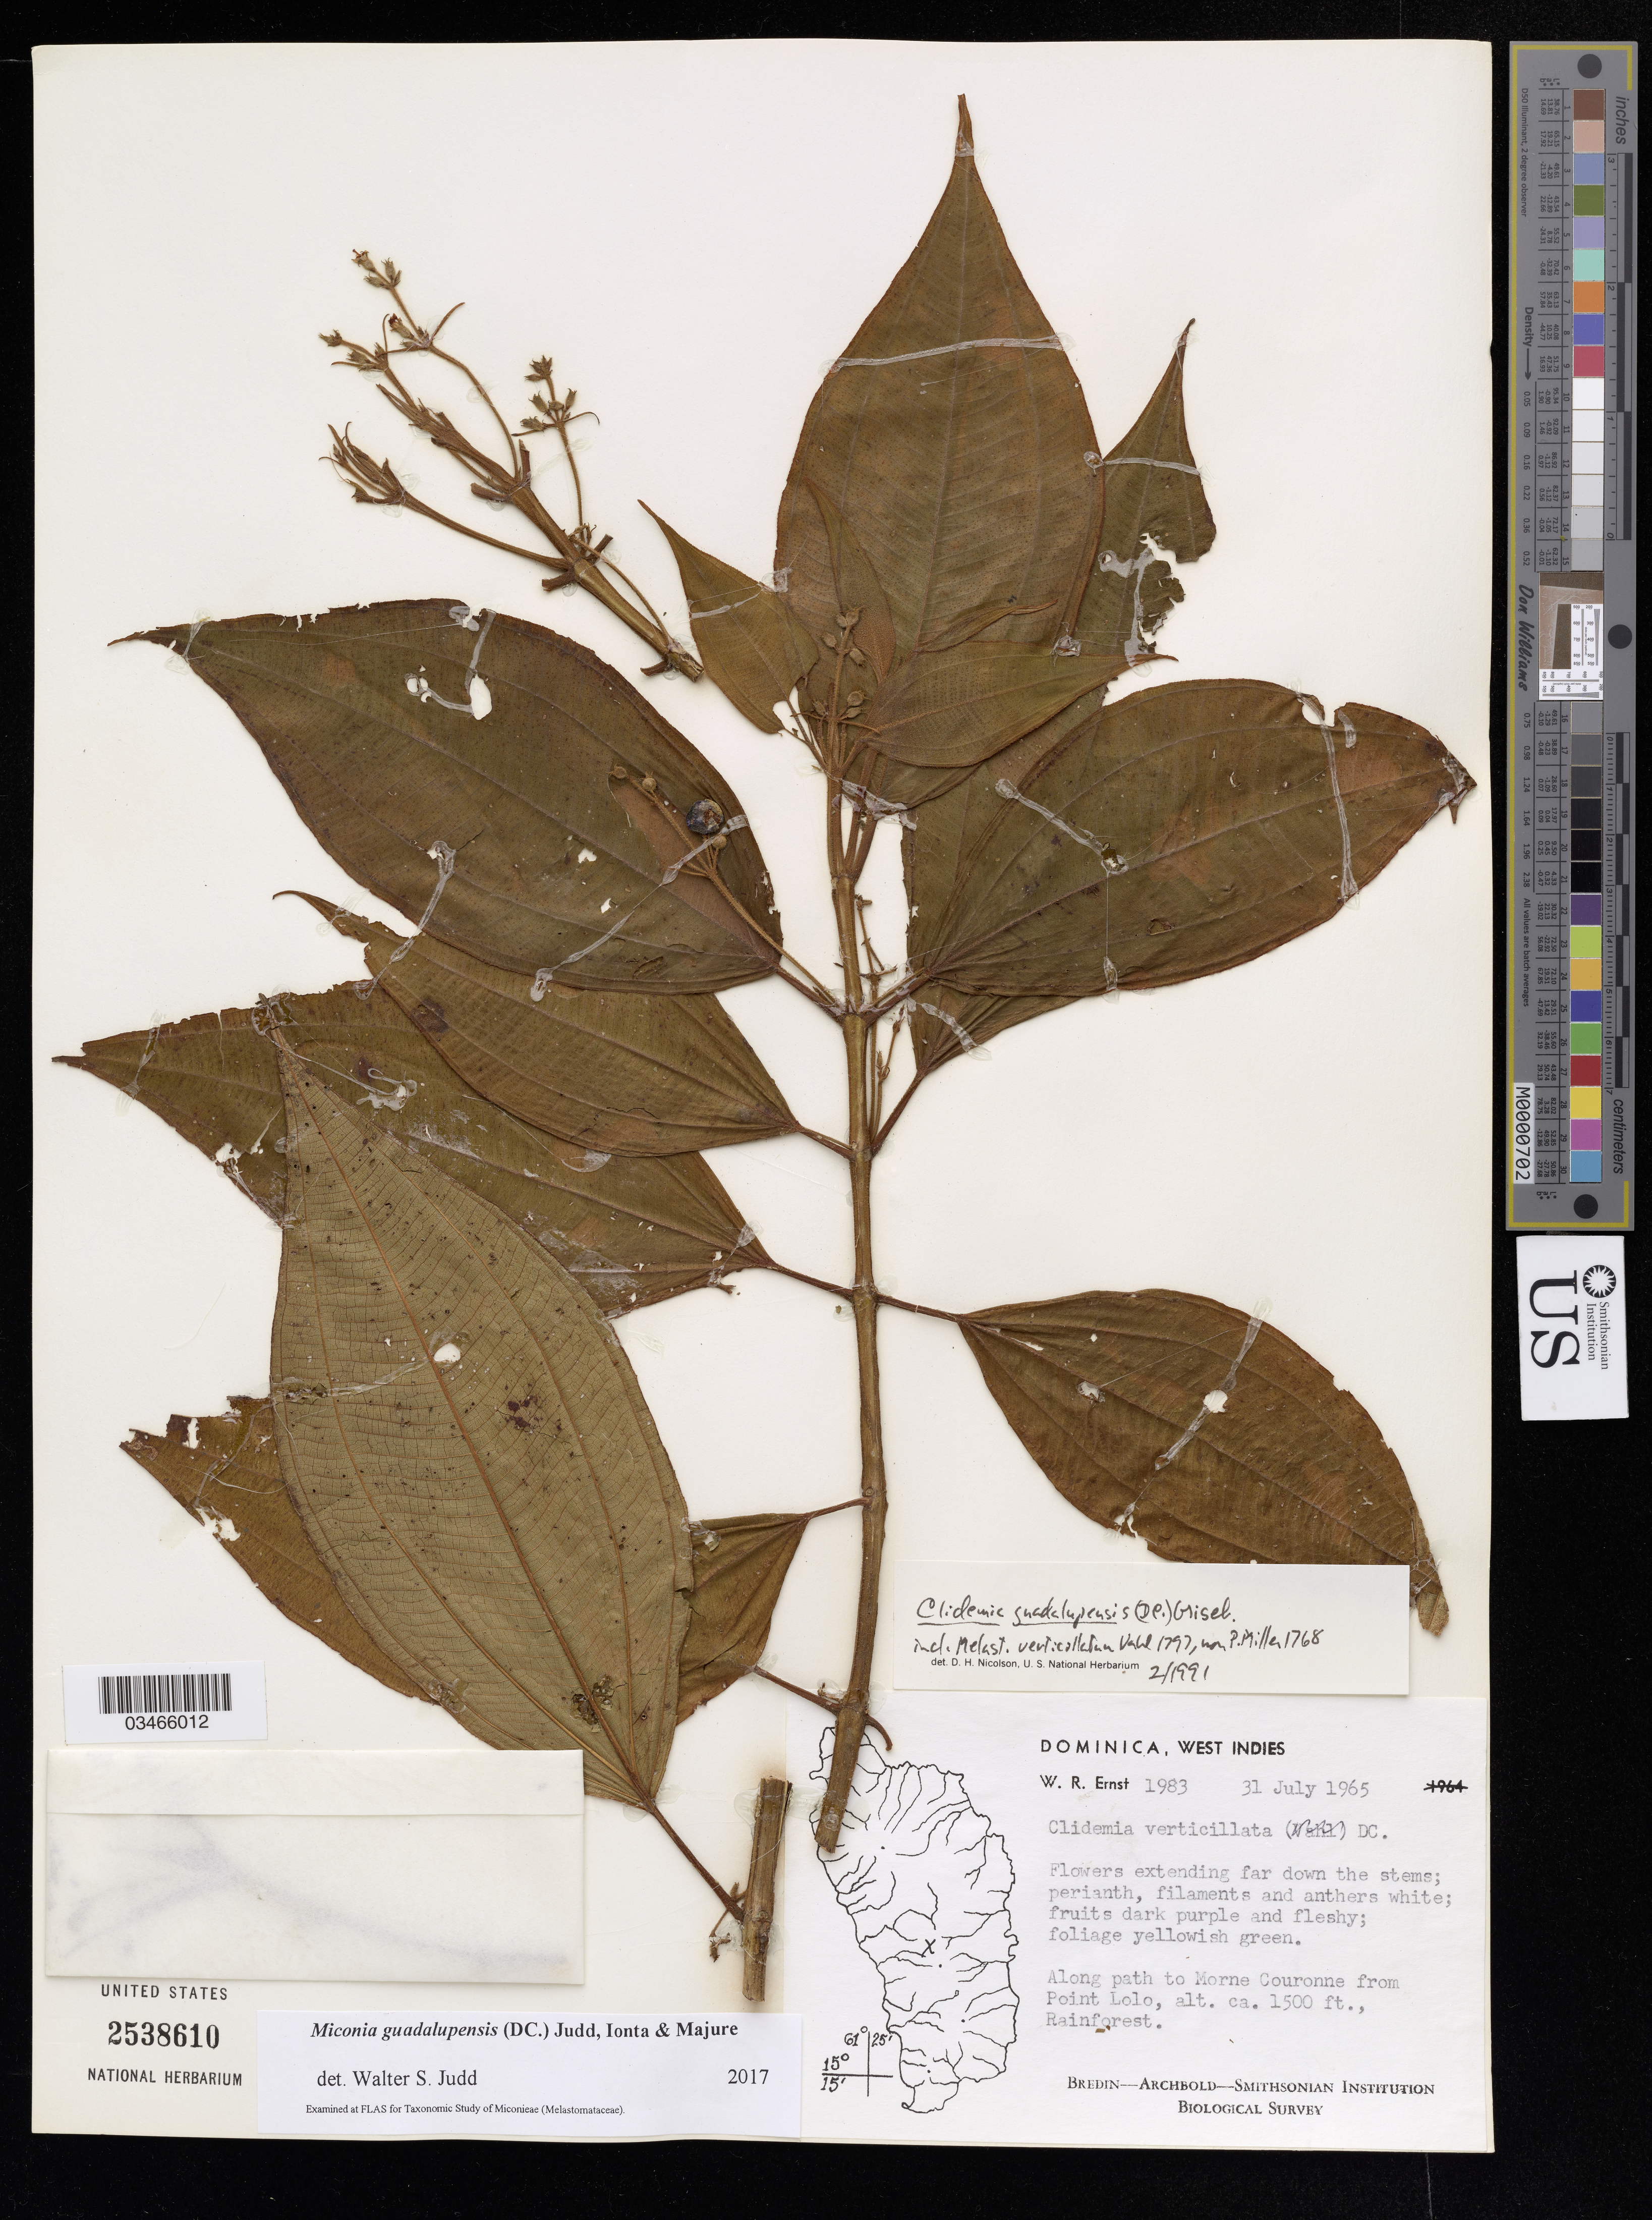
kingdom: Plantae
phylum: Tracheophyta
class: Magnoliopsida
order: Myrtales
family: Melastomataceae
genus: Miconia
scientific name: Miconia guadalupensis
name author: (DC.) Judd et al.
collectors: W. R. Ernst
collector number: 1983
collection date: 1965-07-31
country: Dominica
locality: Along path to Morne Couronne from Point Lolo.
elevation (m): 457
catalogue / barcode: US 2538610